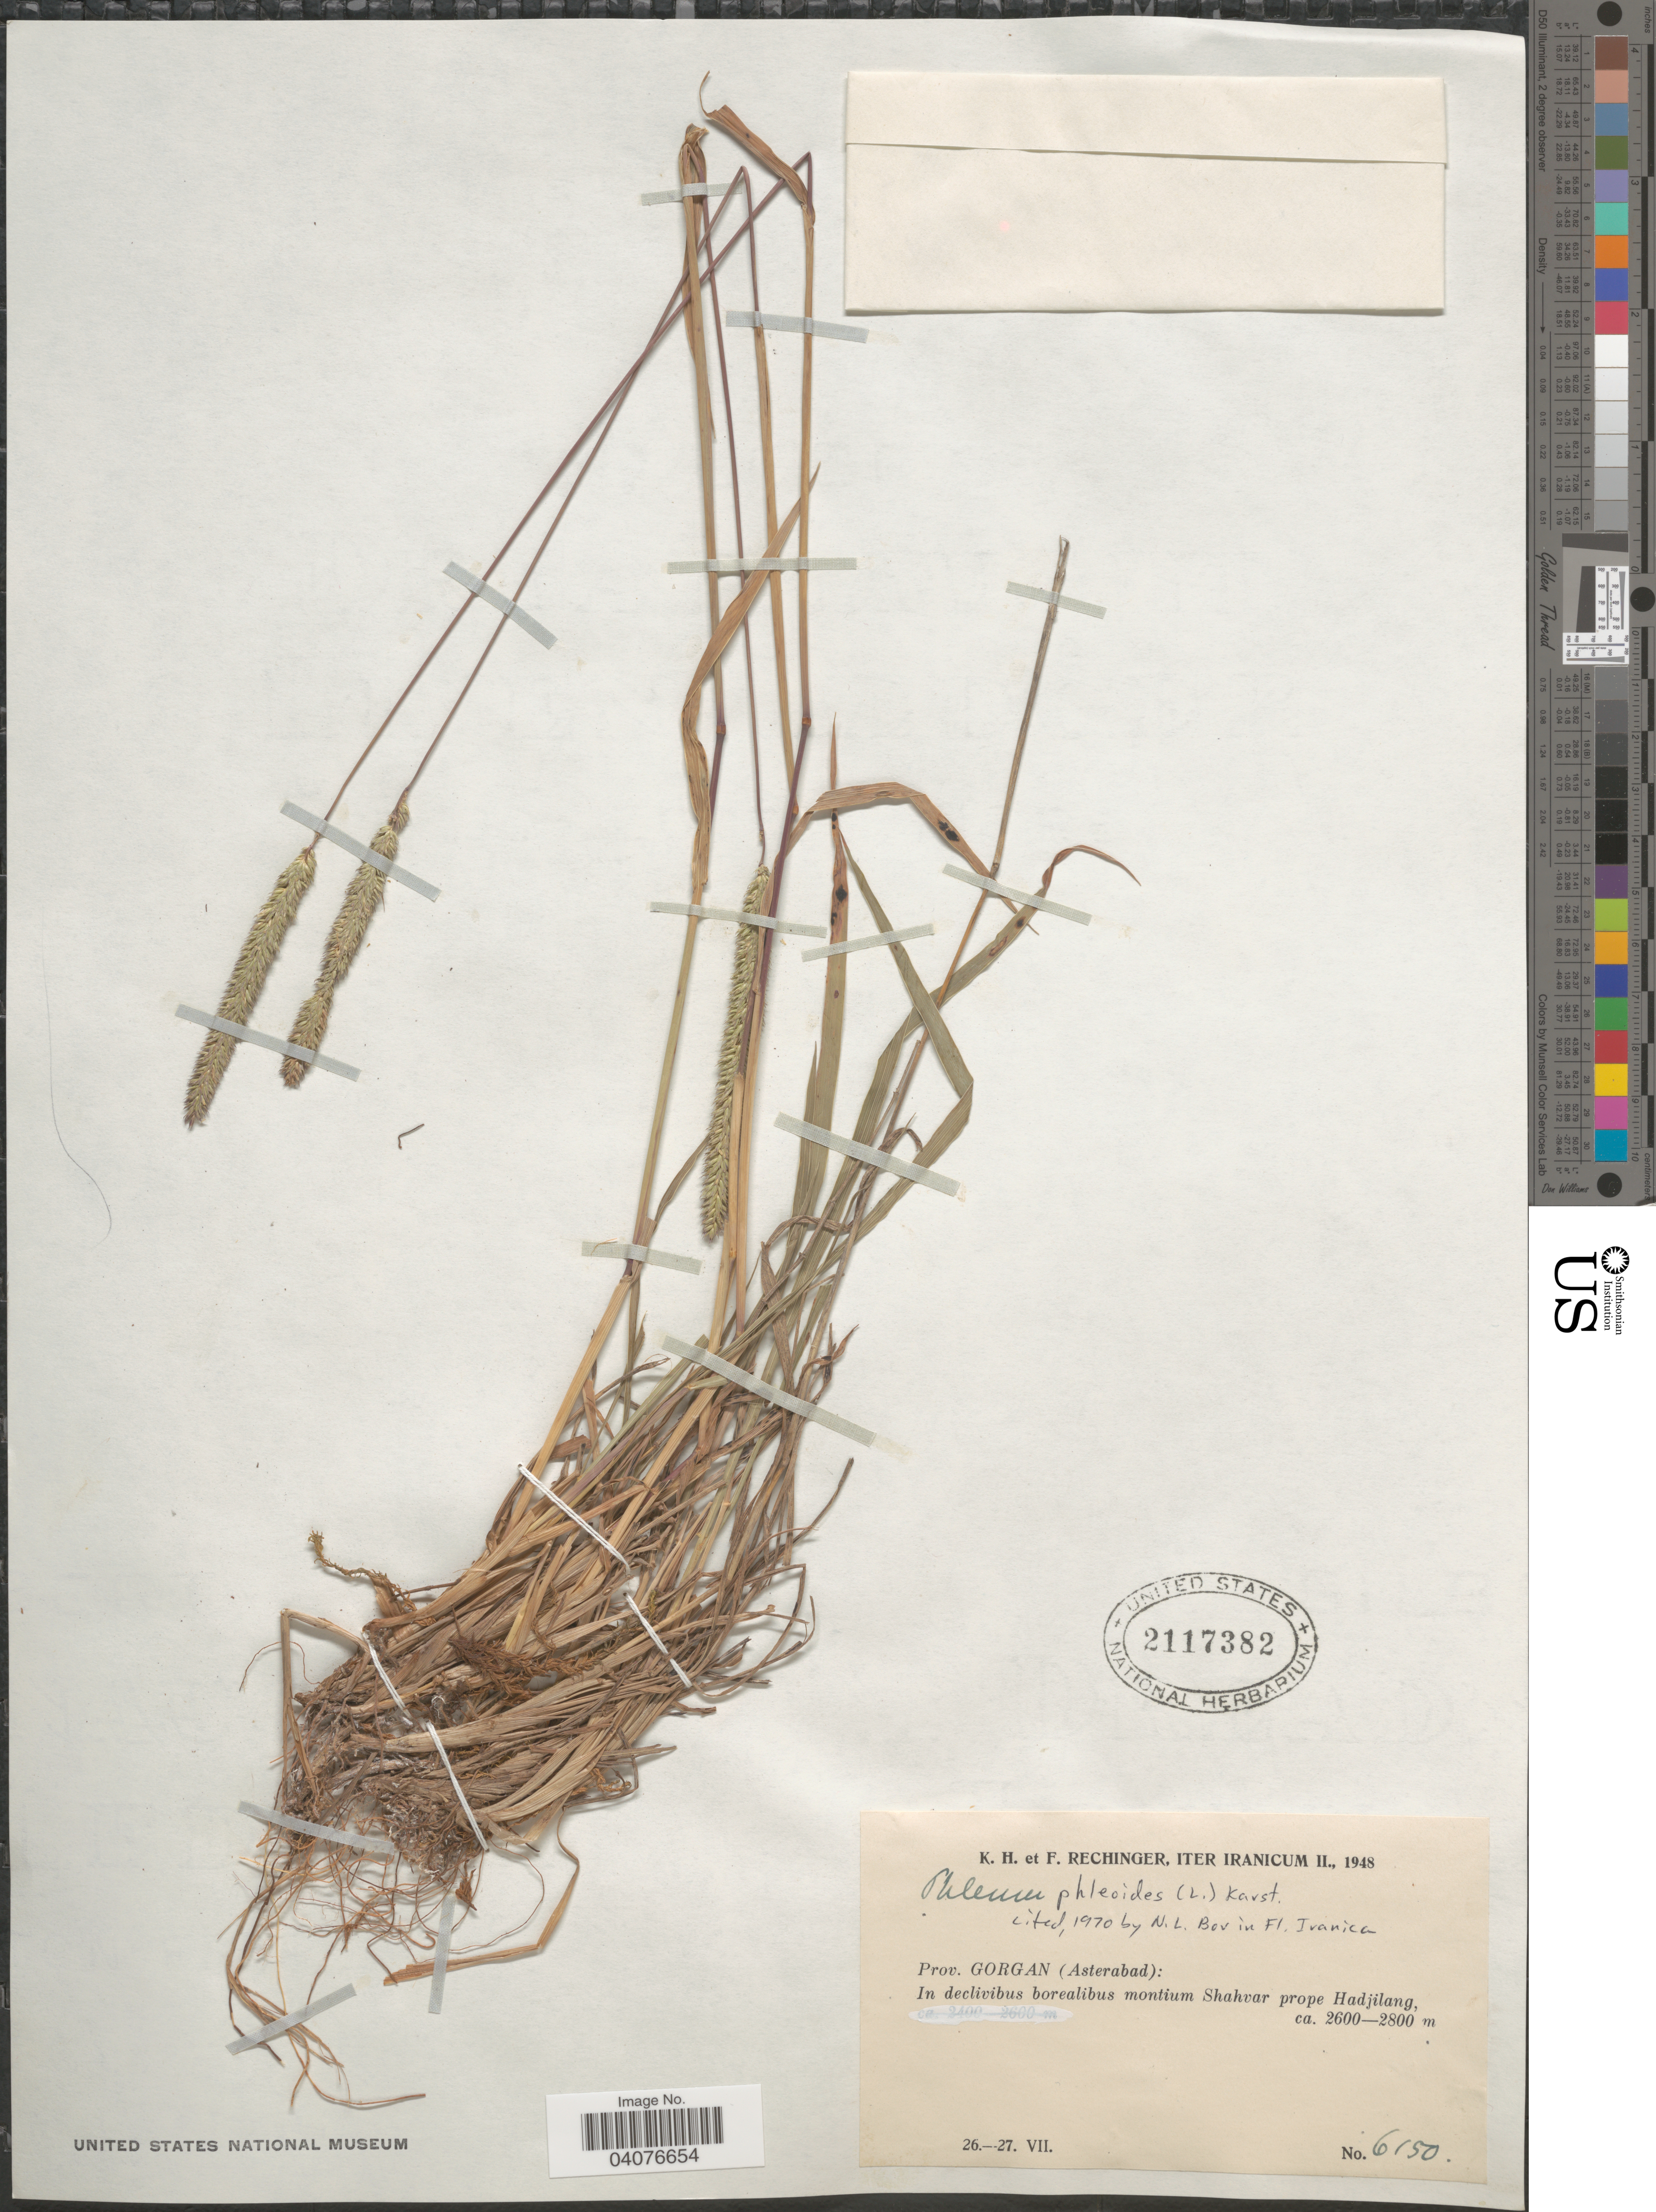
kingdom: Plantae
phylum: Tracheophyta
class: Liliopsida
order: Poales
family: Poaceae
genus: Phleum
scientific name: Phleum phleoides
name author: (L.) H. Karst.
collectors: K. H. Rechinger & F. Rechinger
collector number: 6150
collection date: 1948-07-26/1948-07-27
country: Iran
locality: Iter Iranicum II., 1948. Prov. Gorgan (Asterabad): In declivibus borealis montium Shahvar prope Hadjilang.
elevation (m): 2600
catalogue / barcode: US 2117382